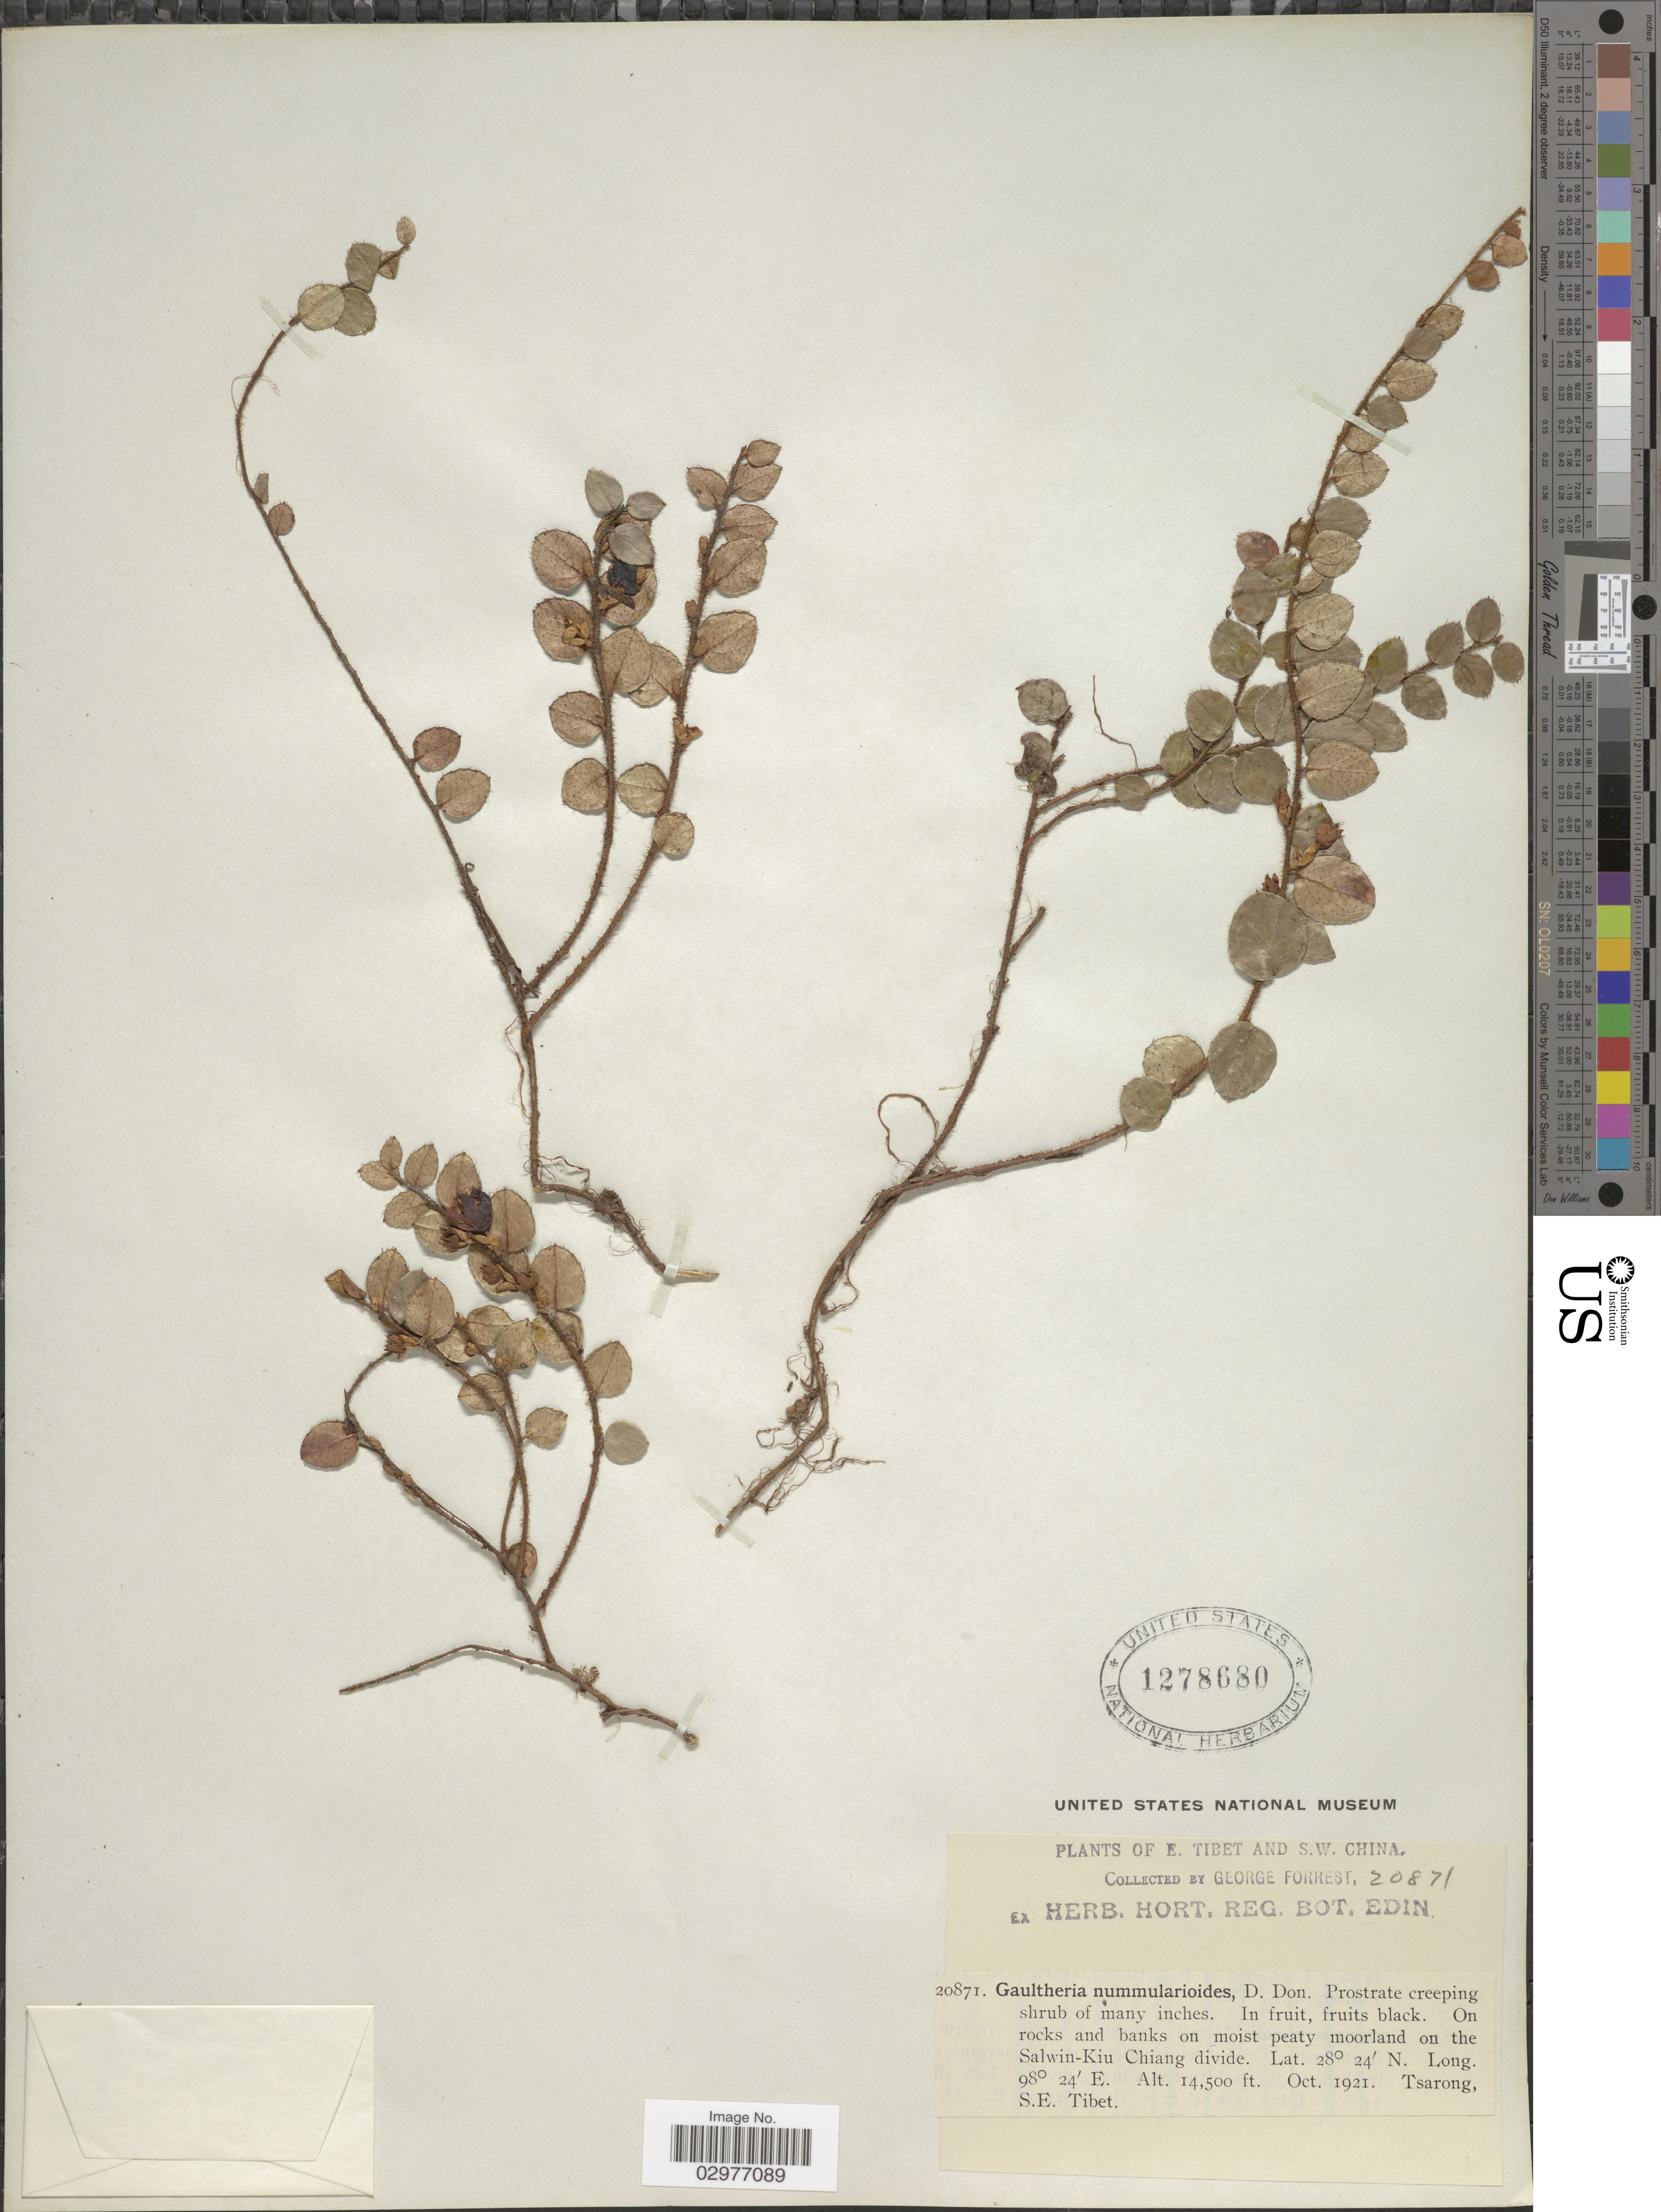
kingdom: Plantae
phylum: Tracheophyta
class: Magnoliopsida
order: Ericales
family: Ericaceae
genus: Gaultheria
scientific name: Gaultheria nummularioides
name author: G. Don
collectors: G. Forrest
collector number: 20871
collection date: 1921-10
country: China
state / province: Xizang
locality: E. Tibet and S.W. China. On rocks and banks on moist peaty moorland on the Salwin-Kiu Chiang divide.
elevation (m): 4420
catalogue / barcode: US 1278680